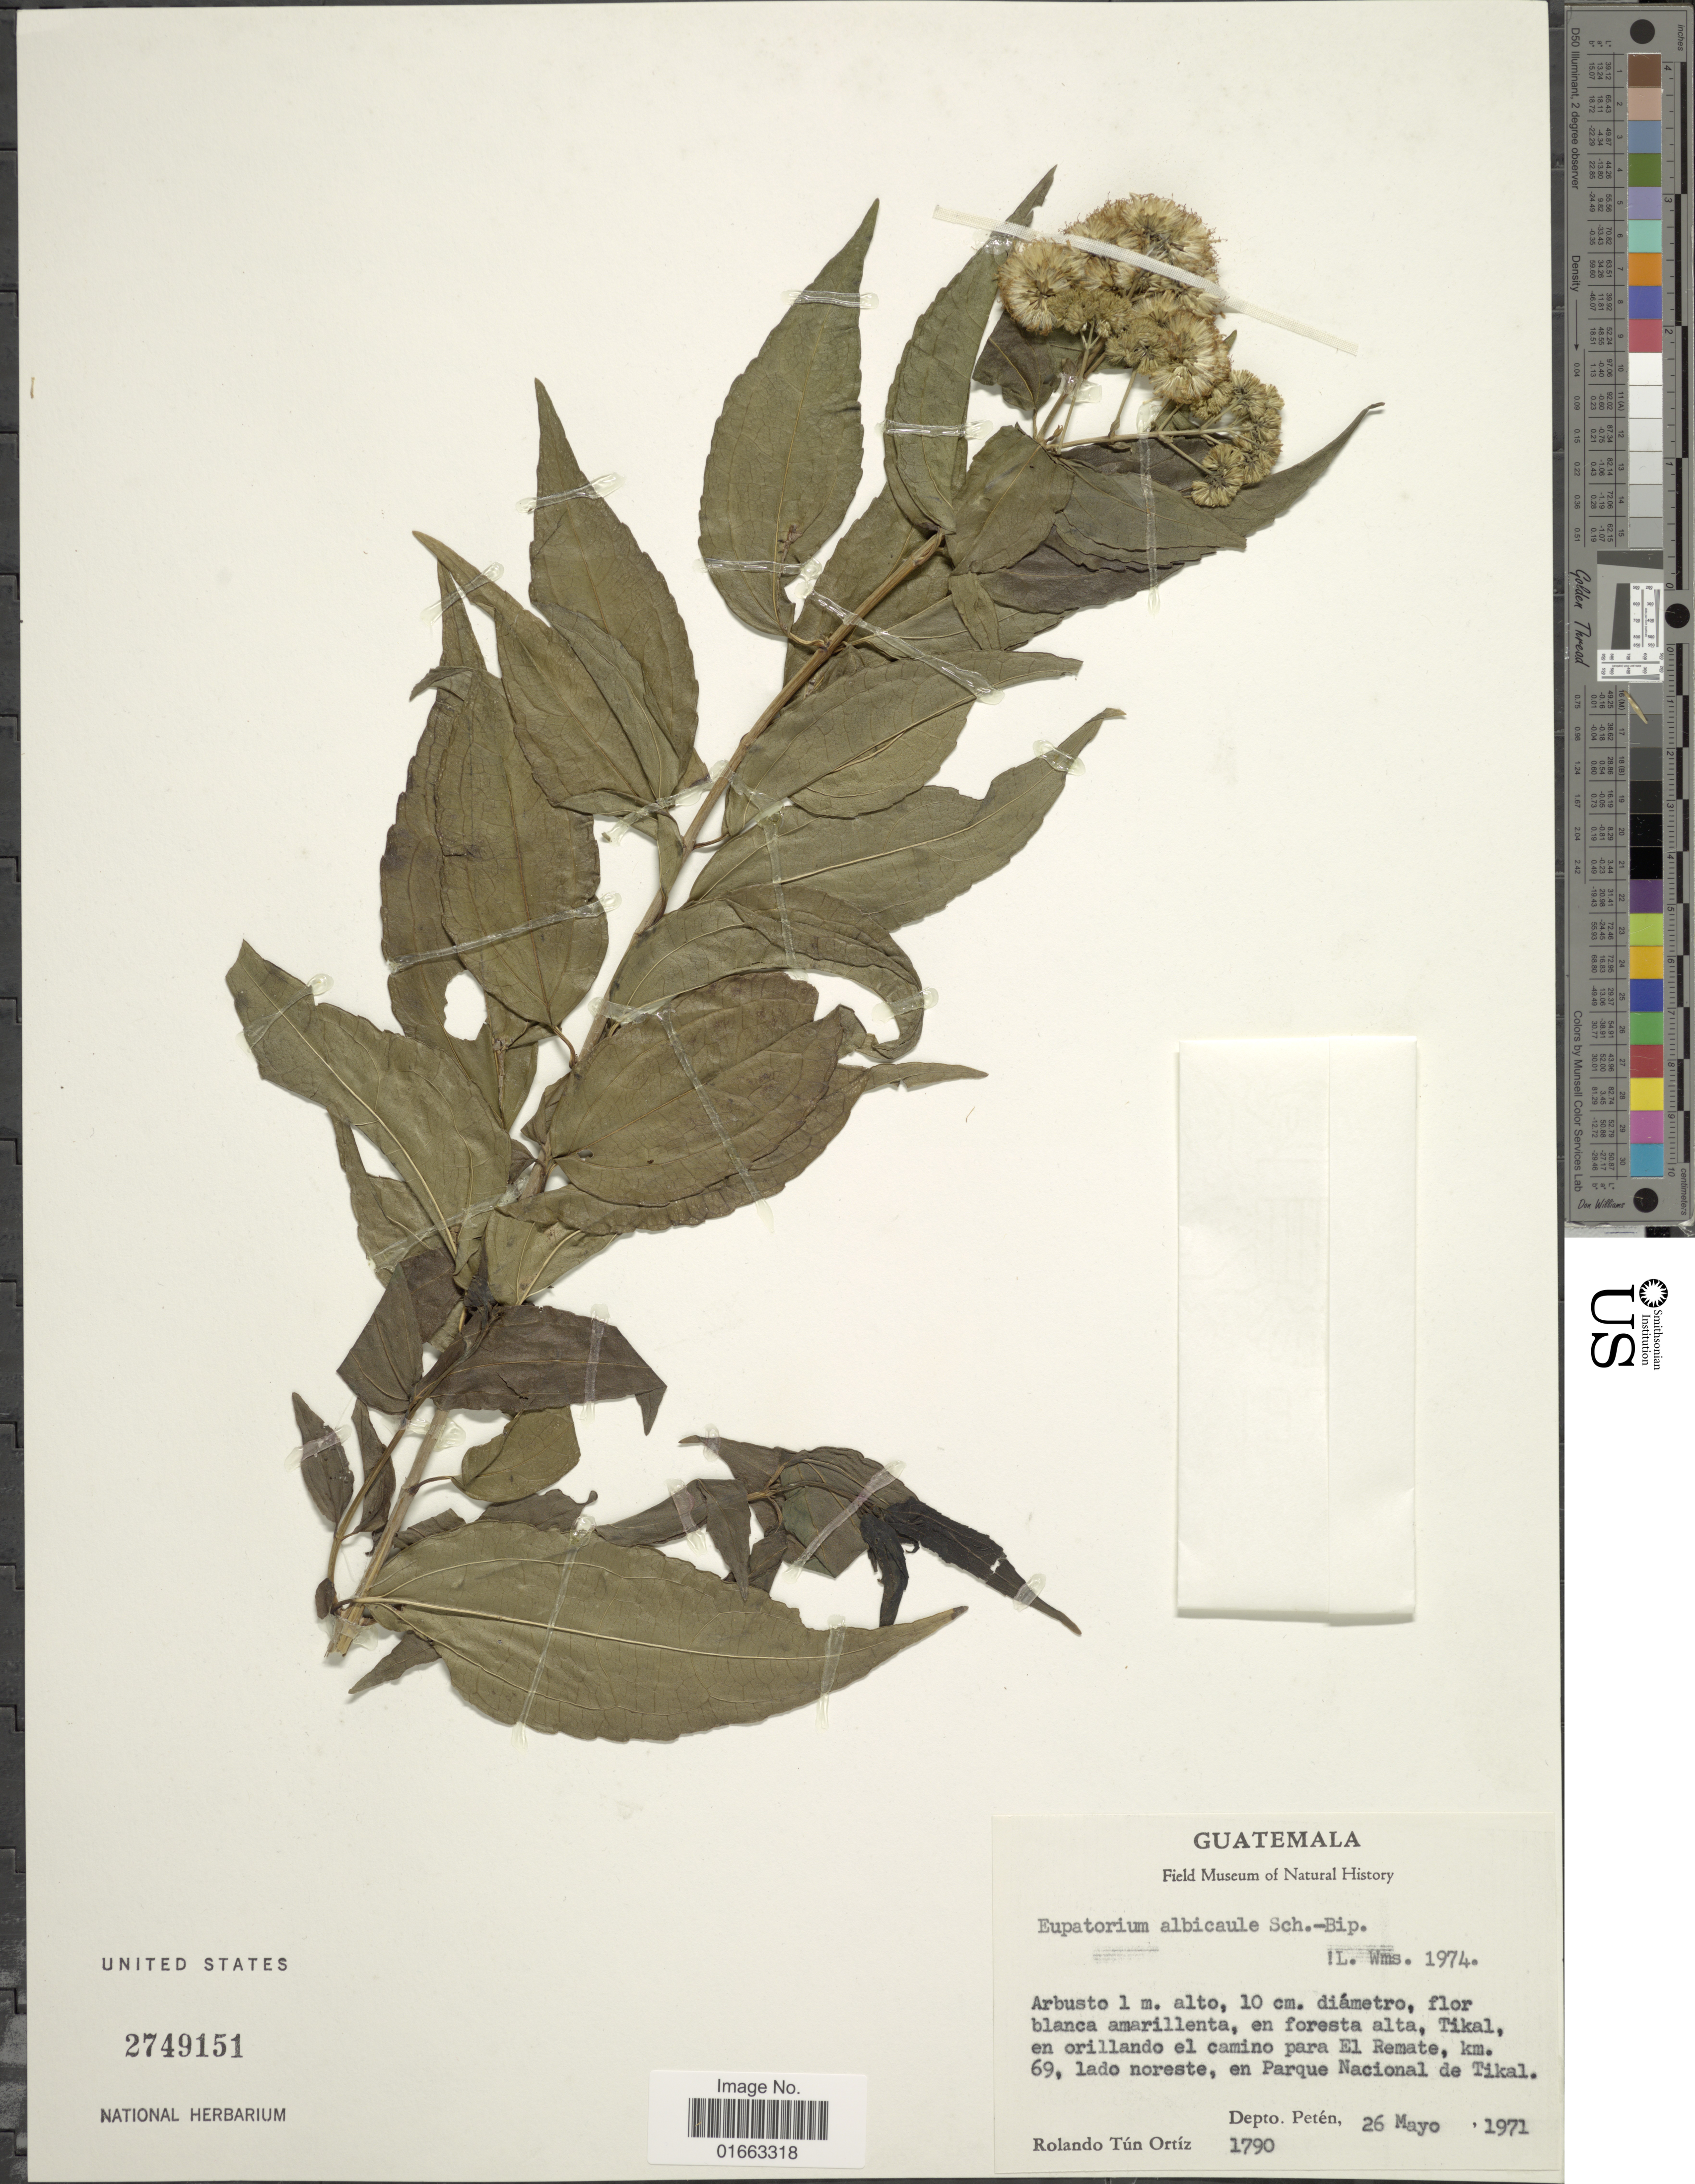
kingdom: Plantae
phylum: Tracheophyta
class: Magnoliopsida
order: Asterales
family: Asteraceae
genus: Koanophyllon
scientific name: Koanophyllon albicaule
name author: (Sch. Bip. ex Klatt) R.M. King & H. Rob.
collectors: R. T. Ortíz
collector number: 1790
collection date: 1971-05-26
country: Guatemala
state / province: El Petén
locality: En foreste alta, Tikal en orillando el camino para El Remate, km 69, lado noreste, en Parque Nacional de Tikal, Depto. Petén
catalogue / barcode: US 2749151